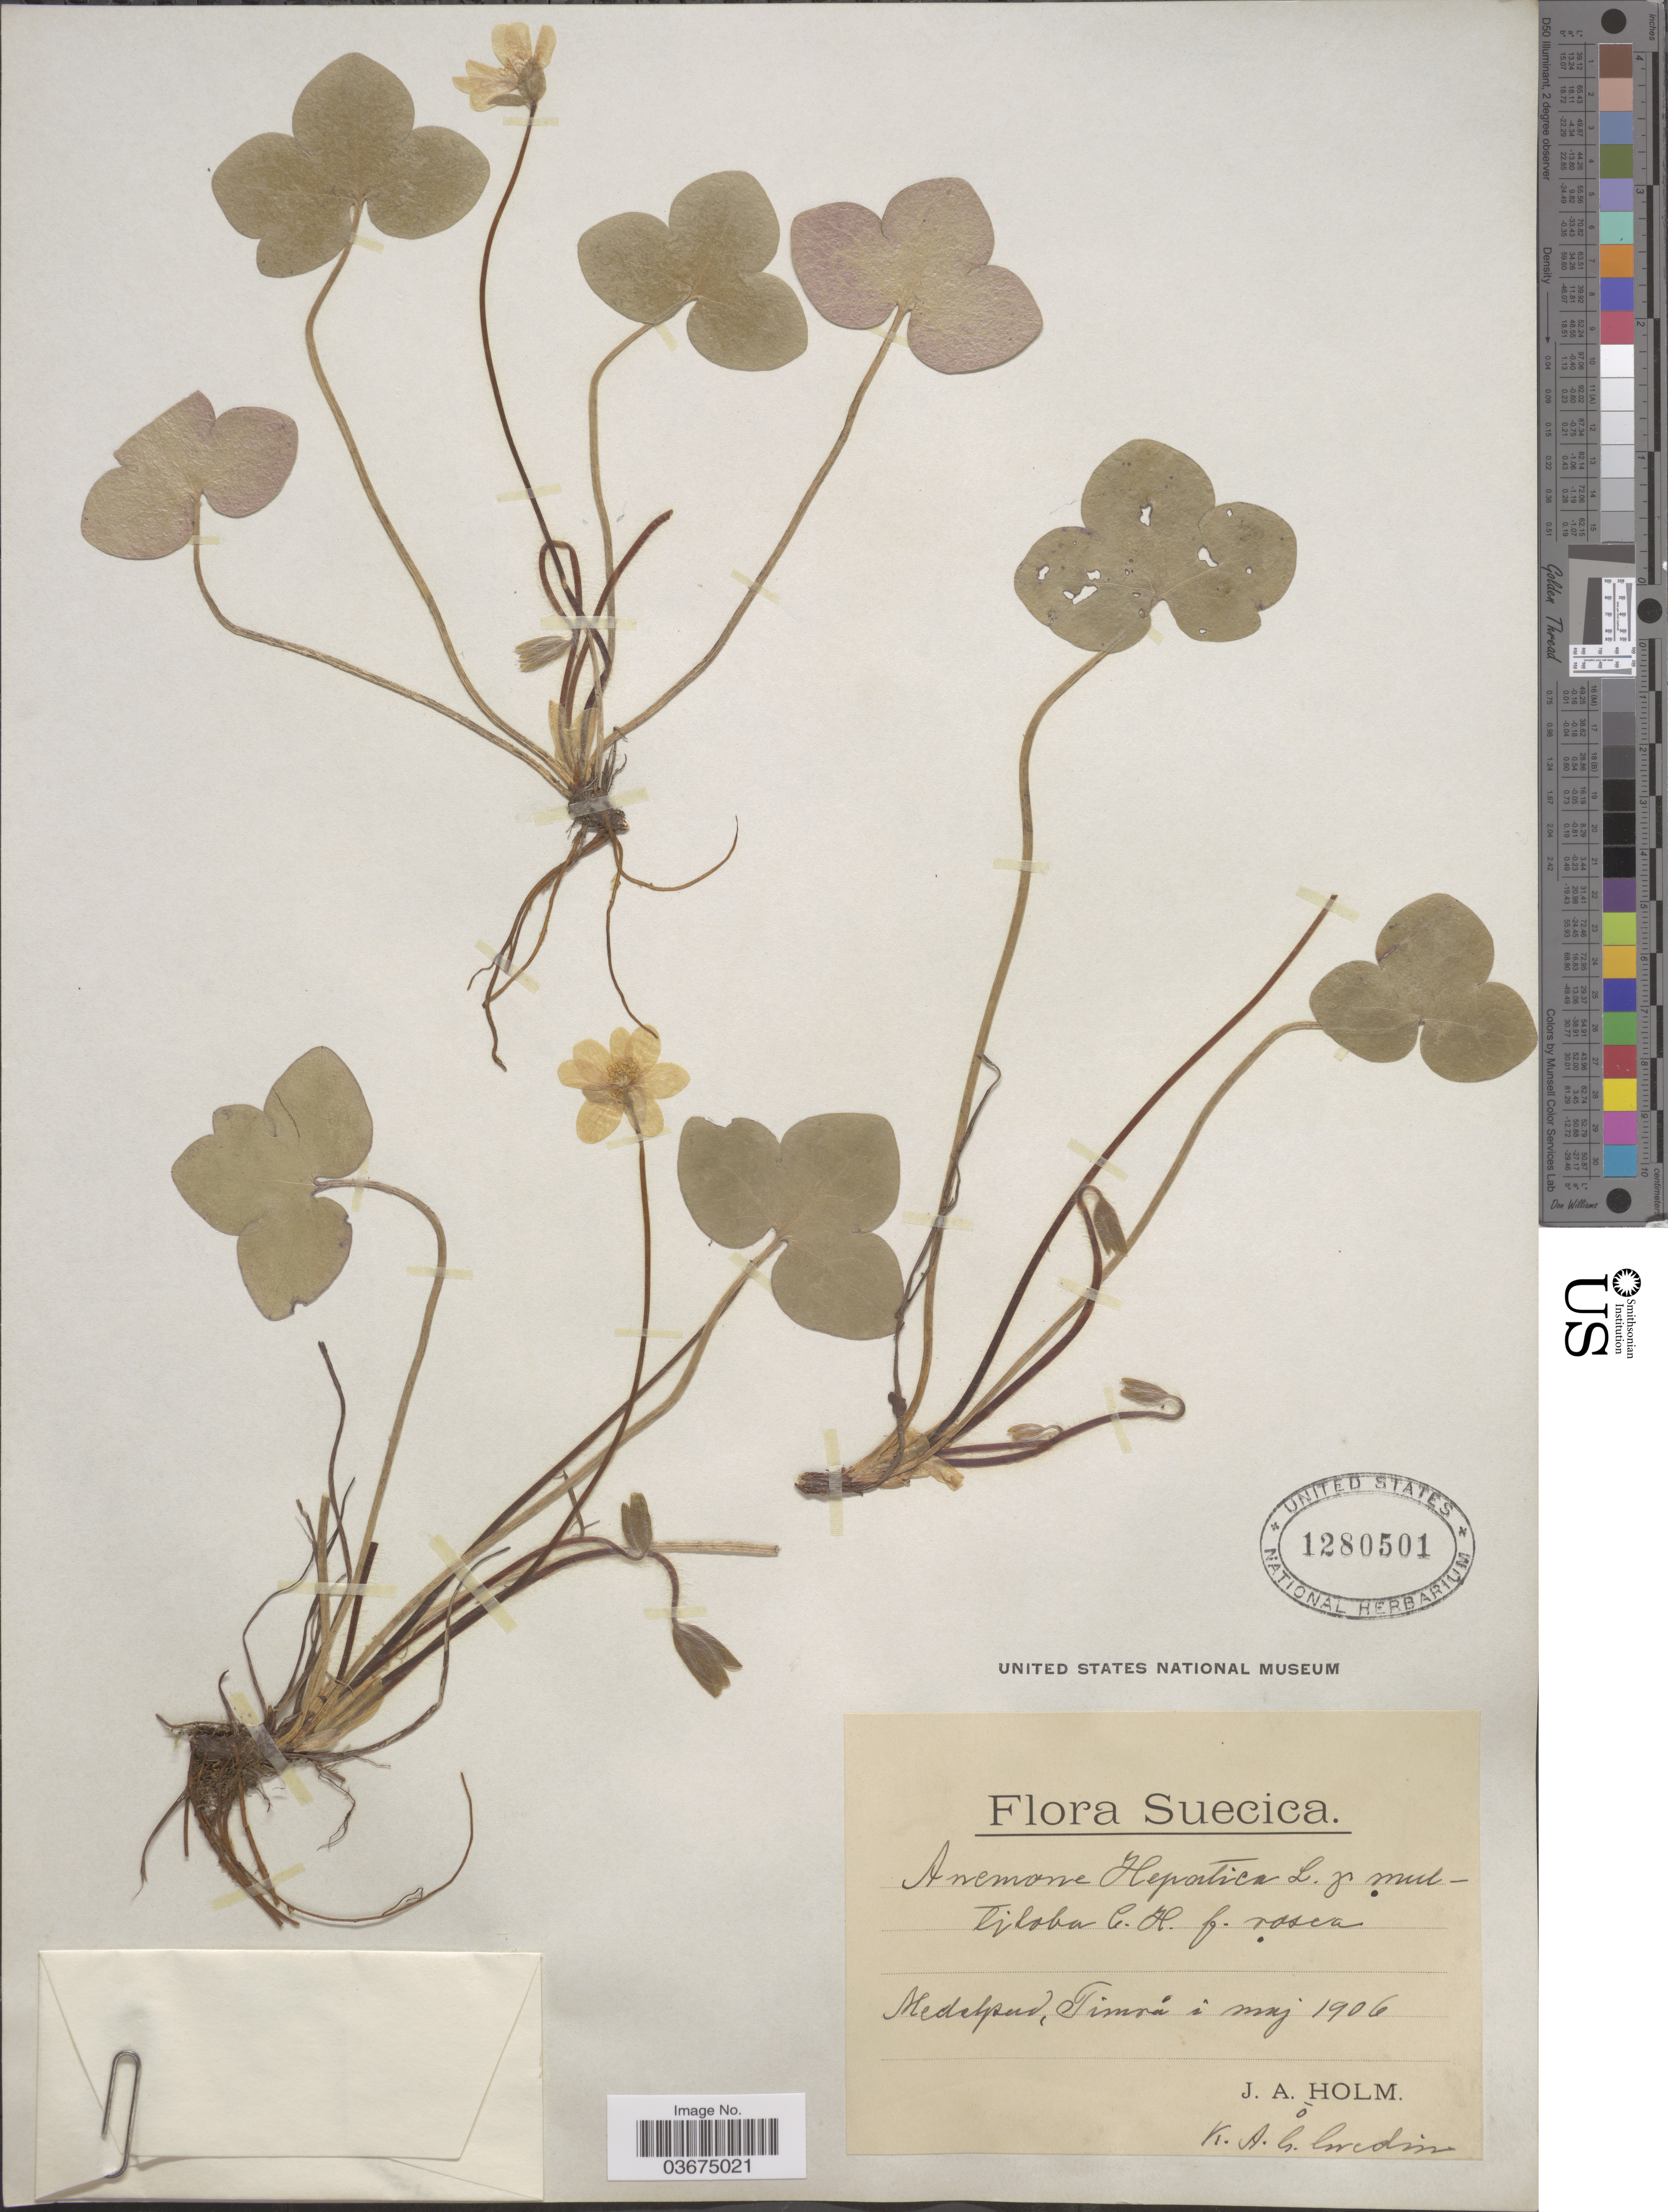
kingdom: Plantae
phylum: Tracheophyta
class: Magnoliopsida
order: Ranunculales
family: Ranunculaceae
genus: Hepatica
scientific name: Hepatica triloba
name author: Chaix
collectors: J. Holm & K. Gredin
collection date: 1906-05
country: Sweden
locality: Suecica. Medelpad, Timrå.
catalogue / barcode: US 1280501